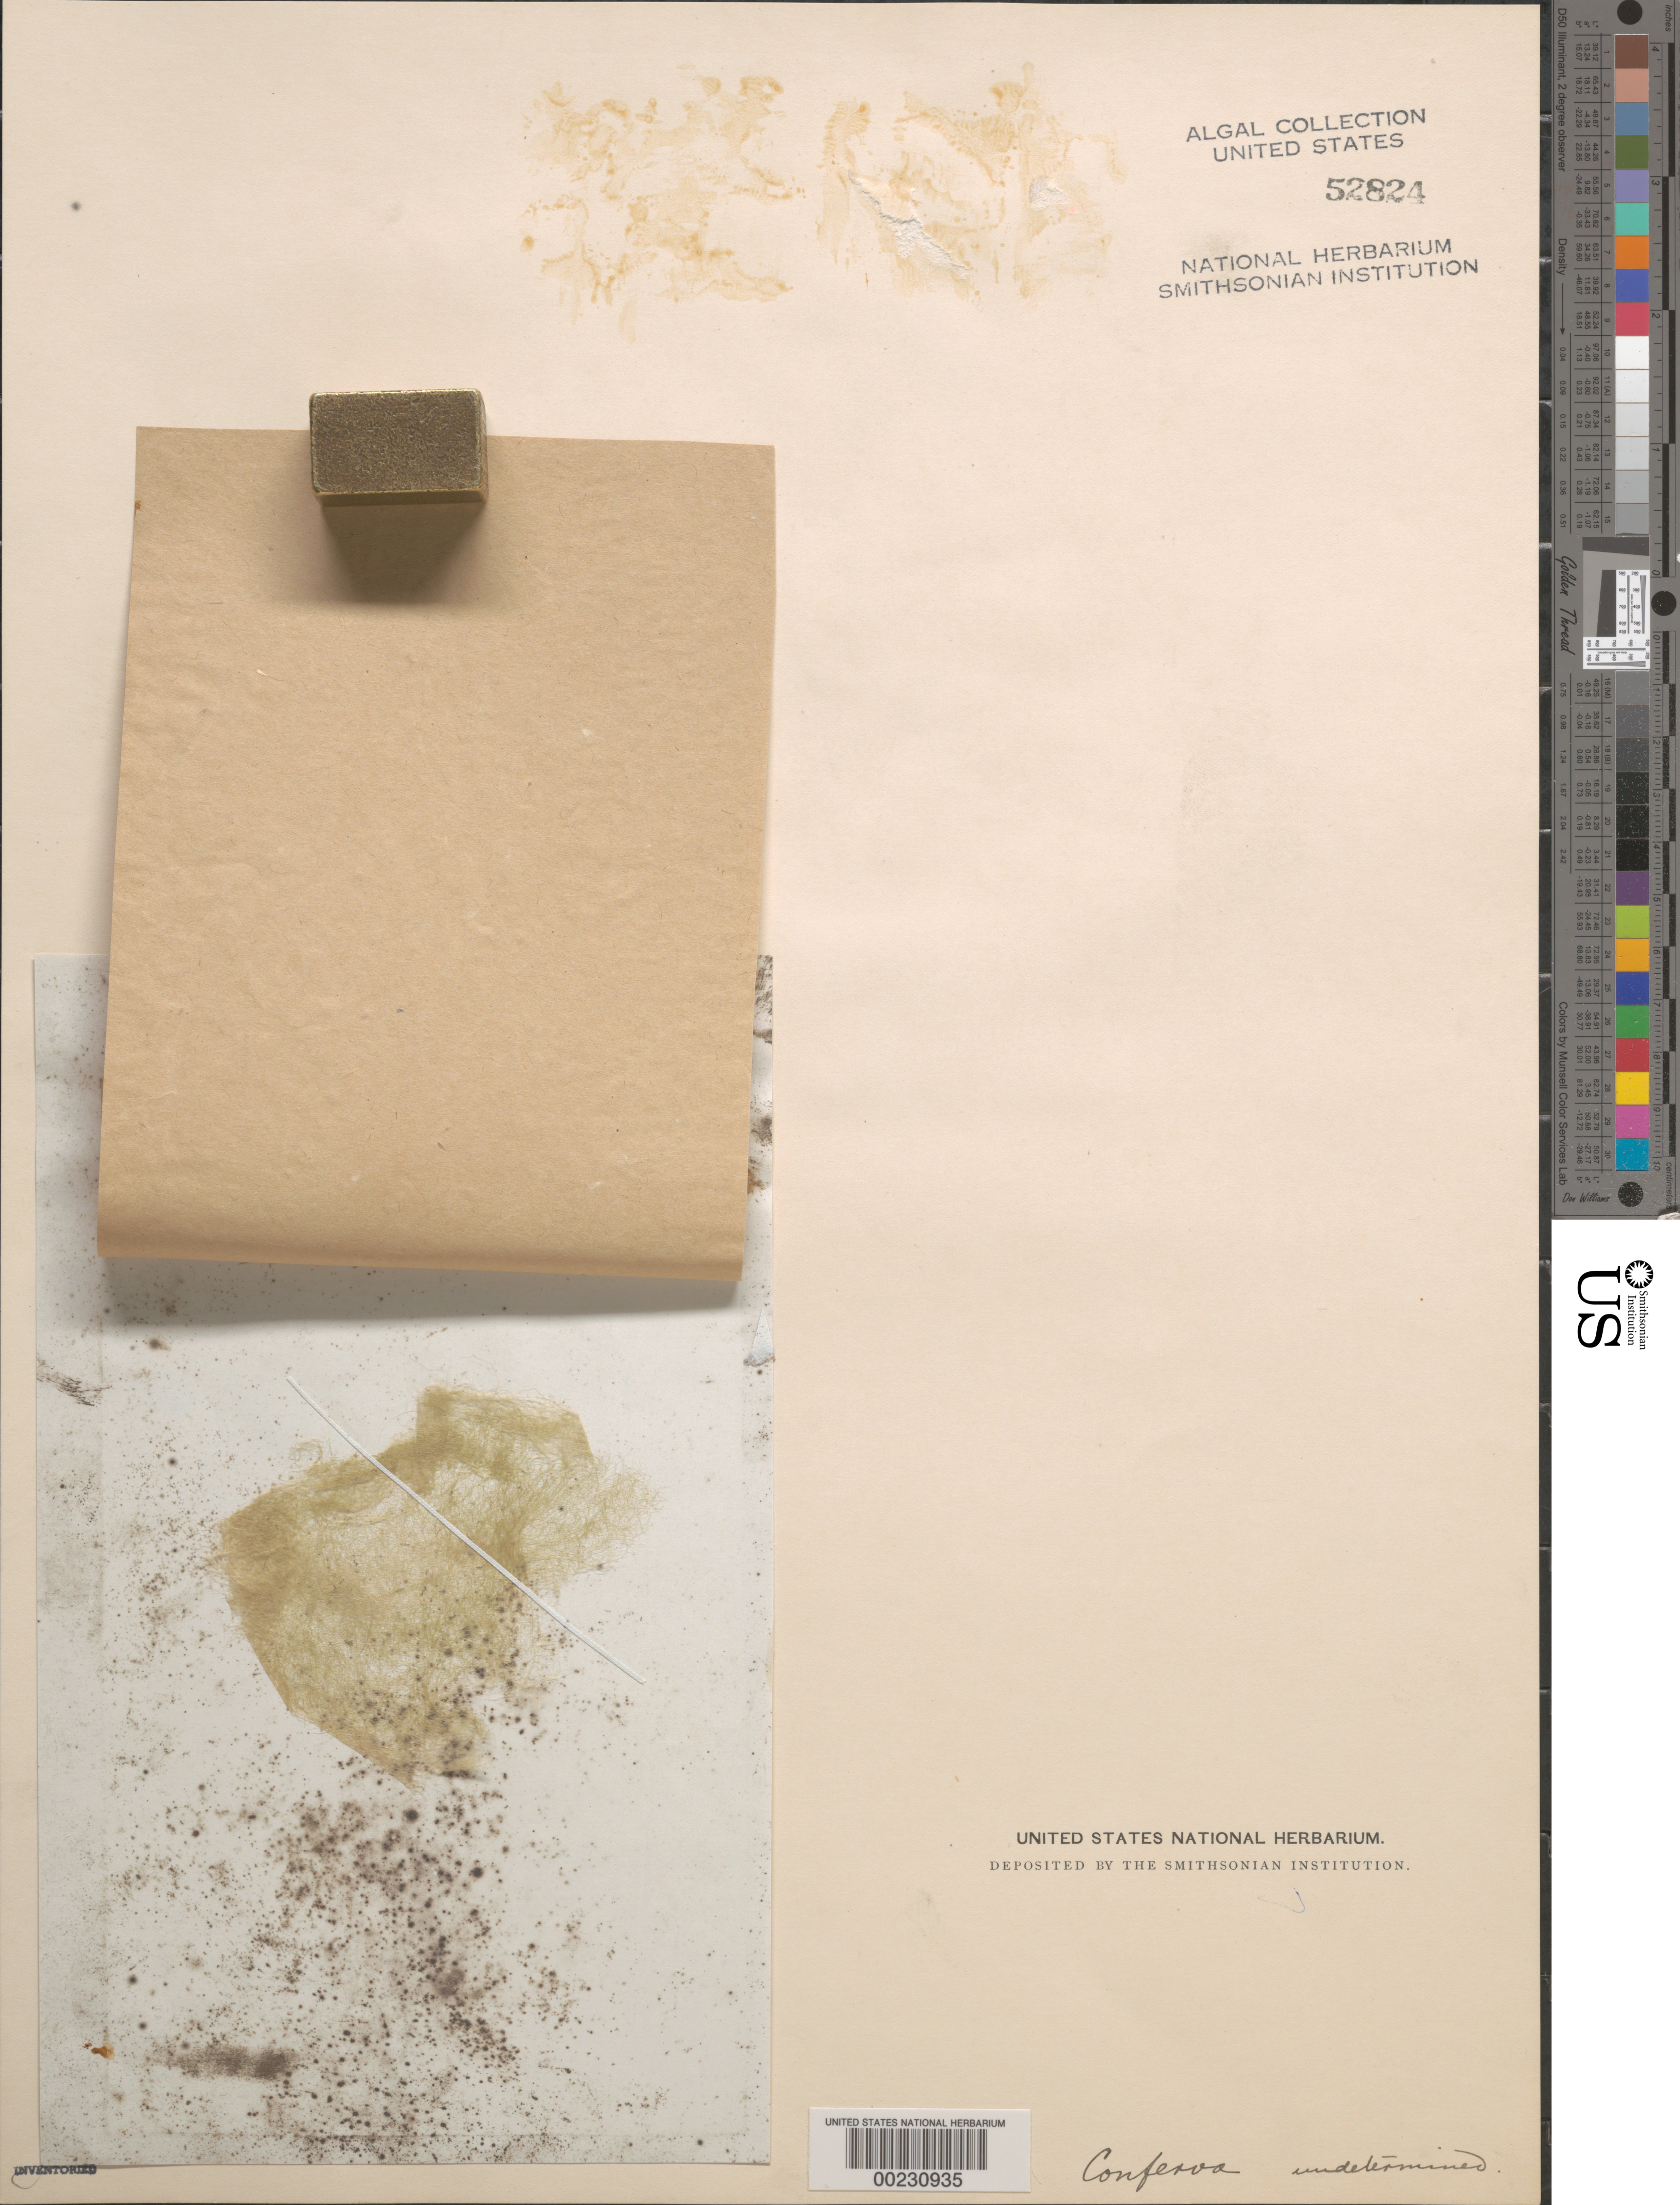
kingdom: Plantae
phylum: Chlorophyta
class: Ulvophyceae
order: Cladophorales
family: Cladophoraceae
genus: Conferva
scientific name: Conferva sp.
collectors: S. Watson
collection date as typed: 186-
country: United States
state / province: Nevada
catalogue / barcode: US 52824